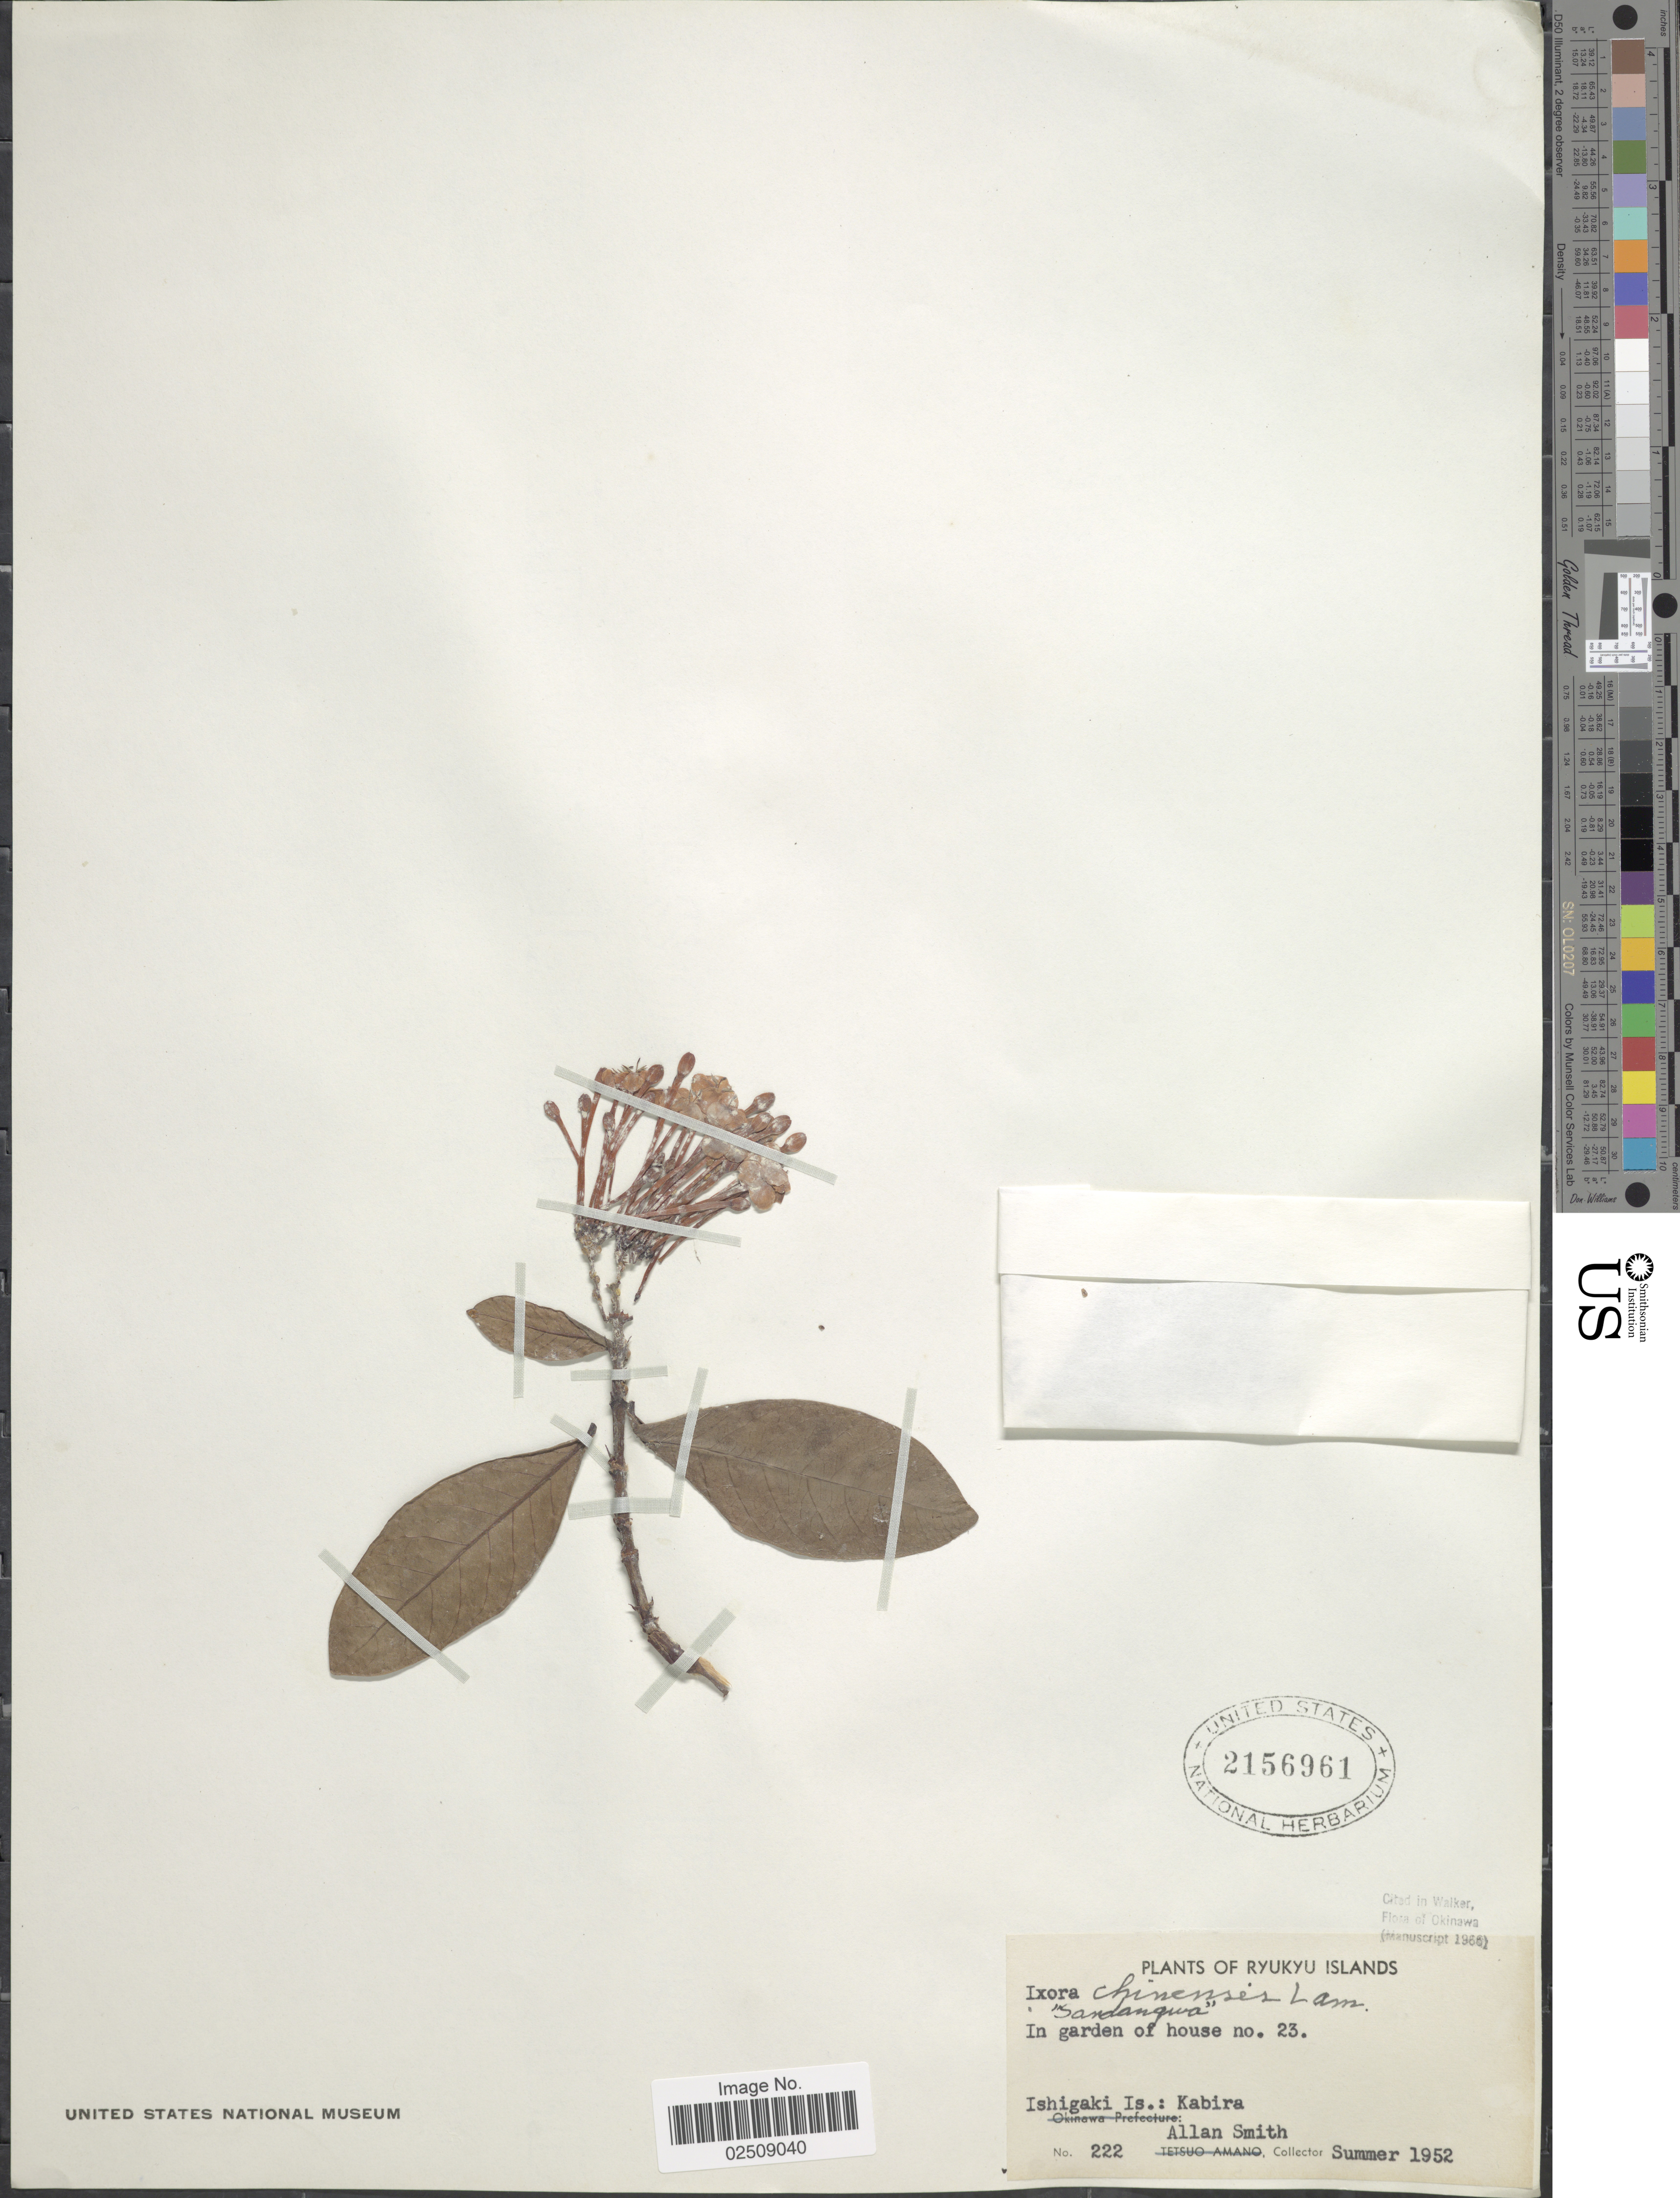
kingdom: Plantae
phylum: Tracheophyta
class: Magnoliopsida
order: Gentianales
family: Rubiaceae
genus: Ixora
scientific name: Ixora chinensis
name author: Lam.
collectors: A. Smith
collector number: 222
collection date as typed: Summer 1952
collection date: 1952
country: Japan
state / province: Okinawa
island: Ishigaki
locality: In garden of house no. 23. .: Kabira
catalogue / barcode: US 2156961